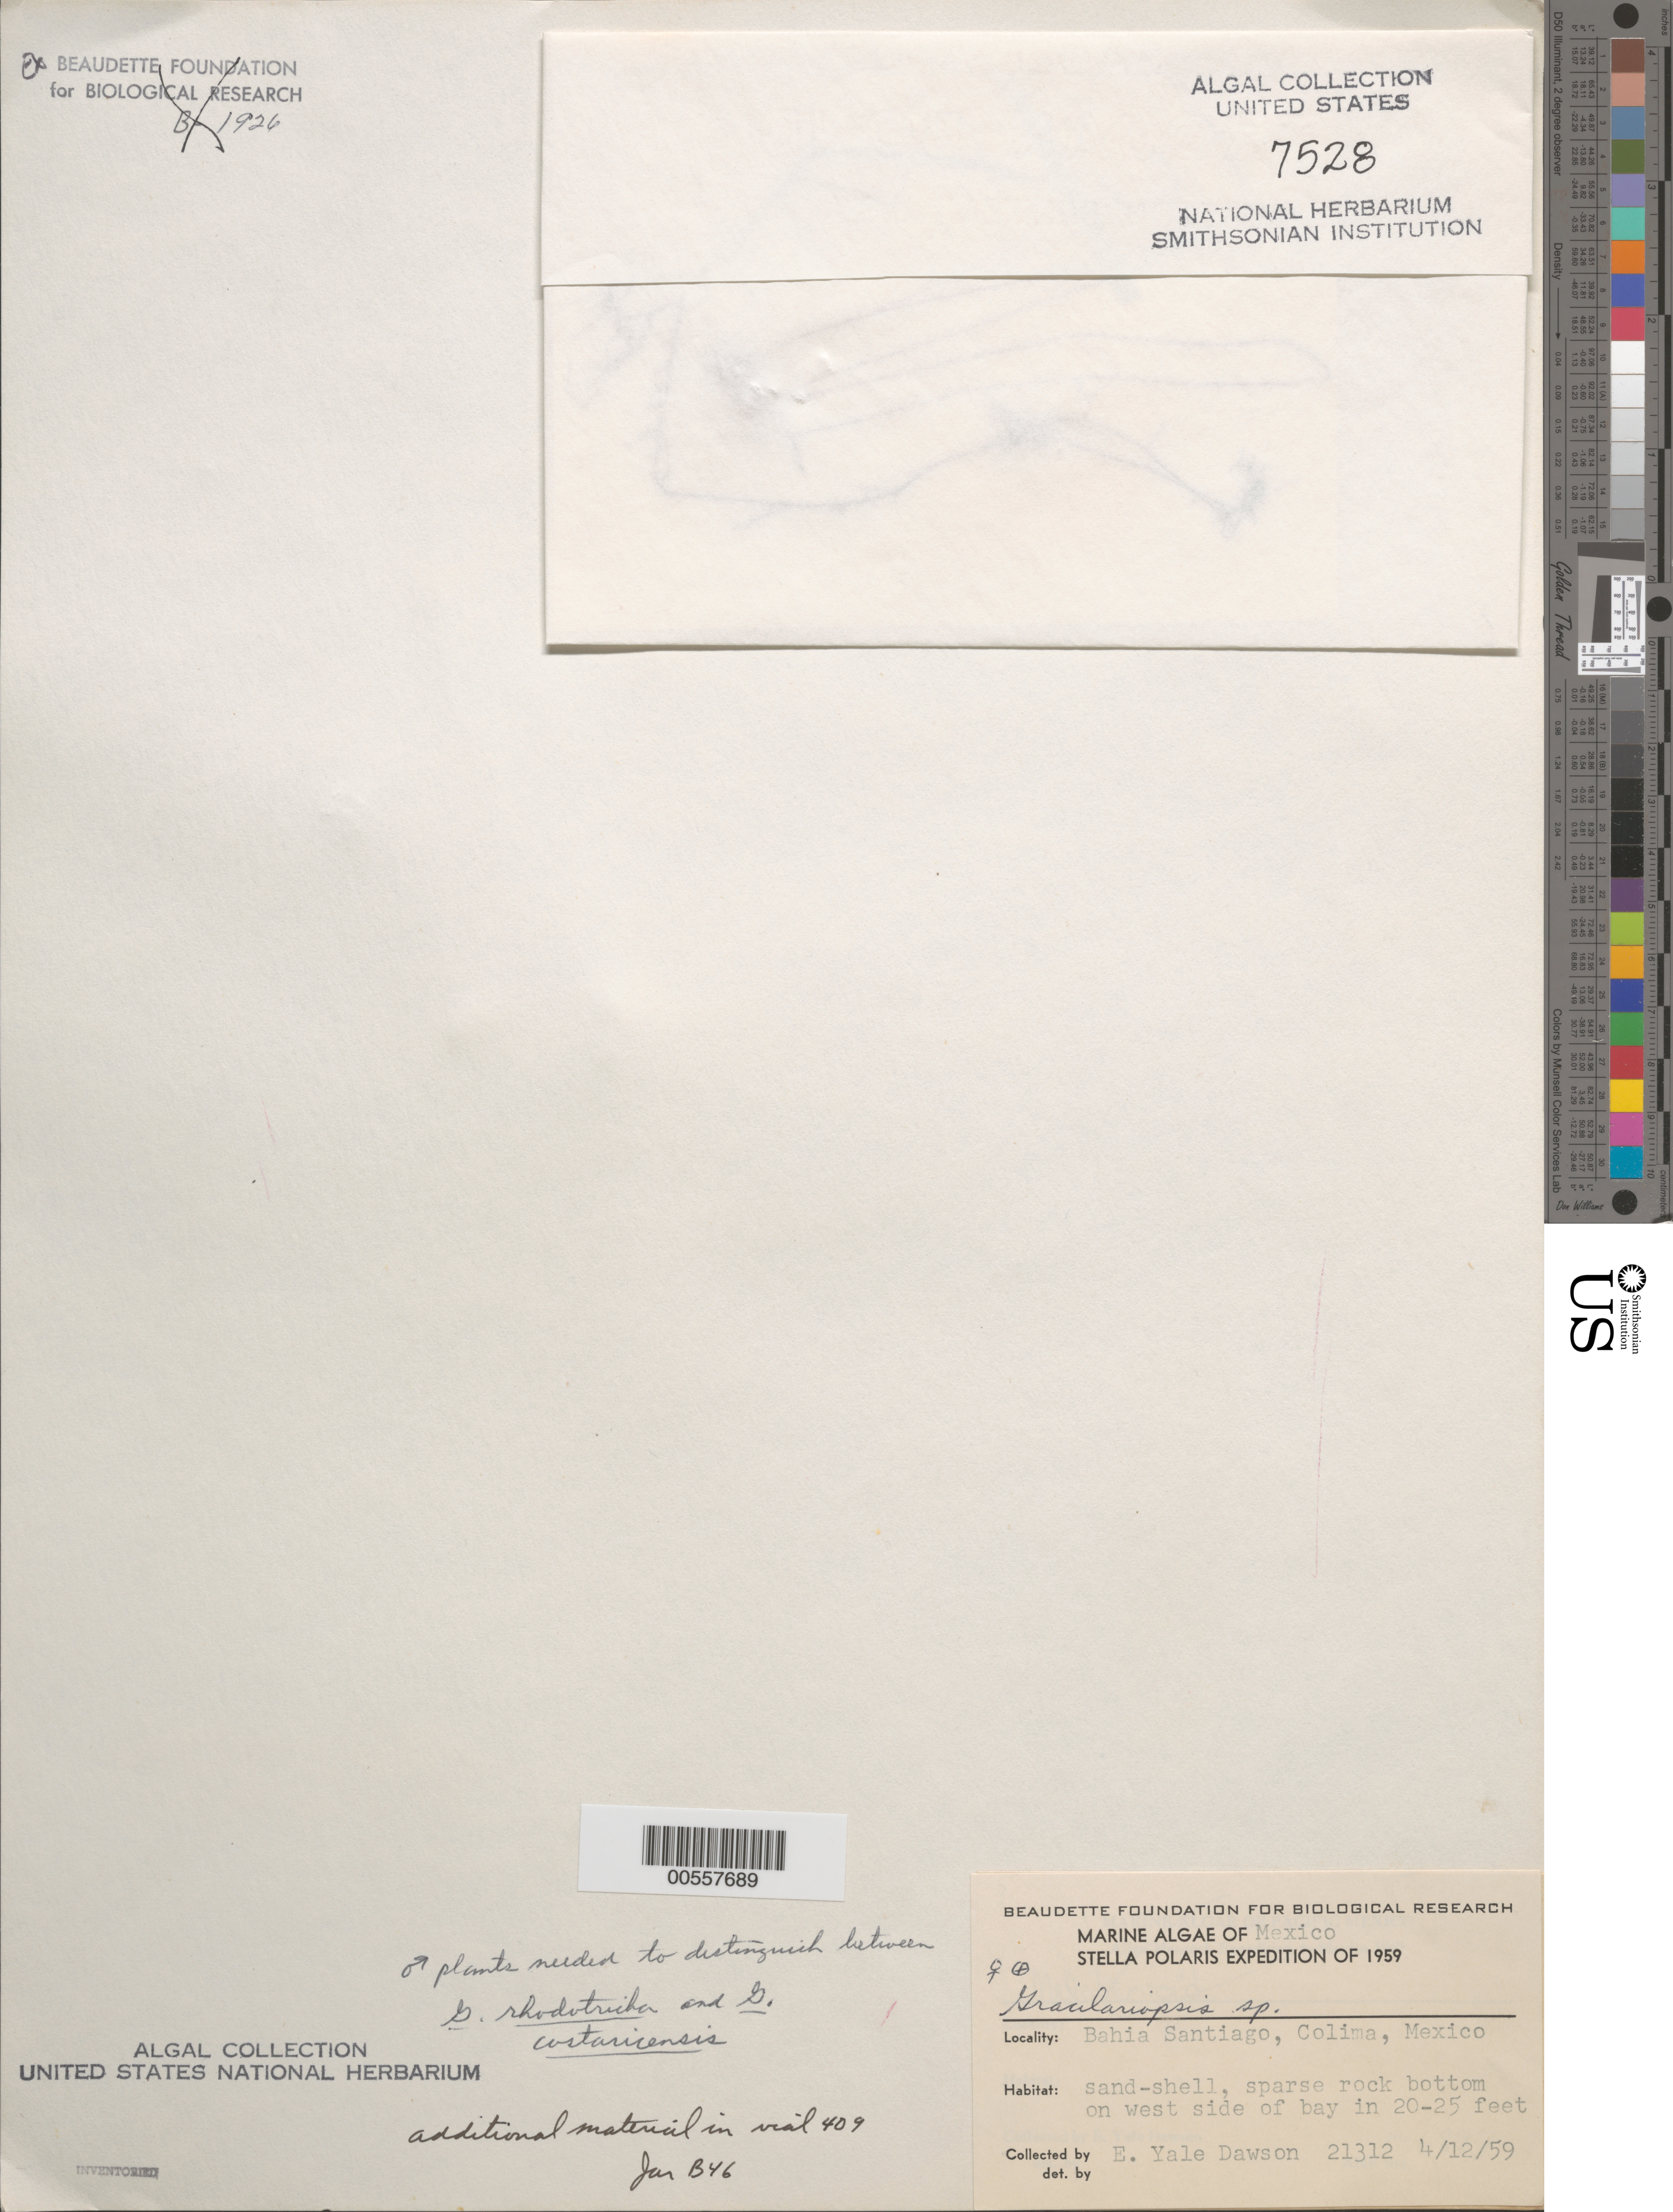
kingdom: Plantae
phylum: Rhodophyta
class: Florideophyceae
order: Gracilariales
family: Gracilariaceae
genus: Gracilaria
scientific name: Gracilaria sp.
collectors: E. Y. Dawson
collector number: EYD 21312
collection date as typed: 12 Apr 1959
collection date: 1959-04-12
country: Mexico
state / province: Colima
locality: Bahia Santiago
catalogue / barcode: US 7528